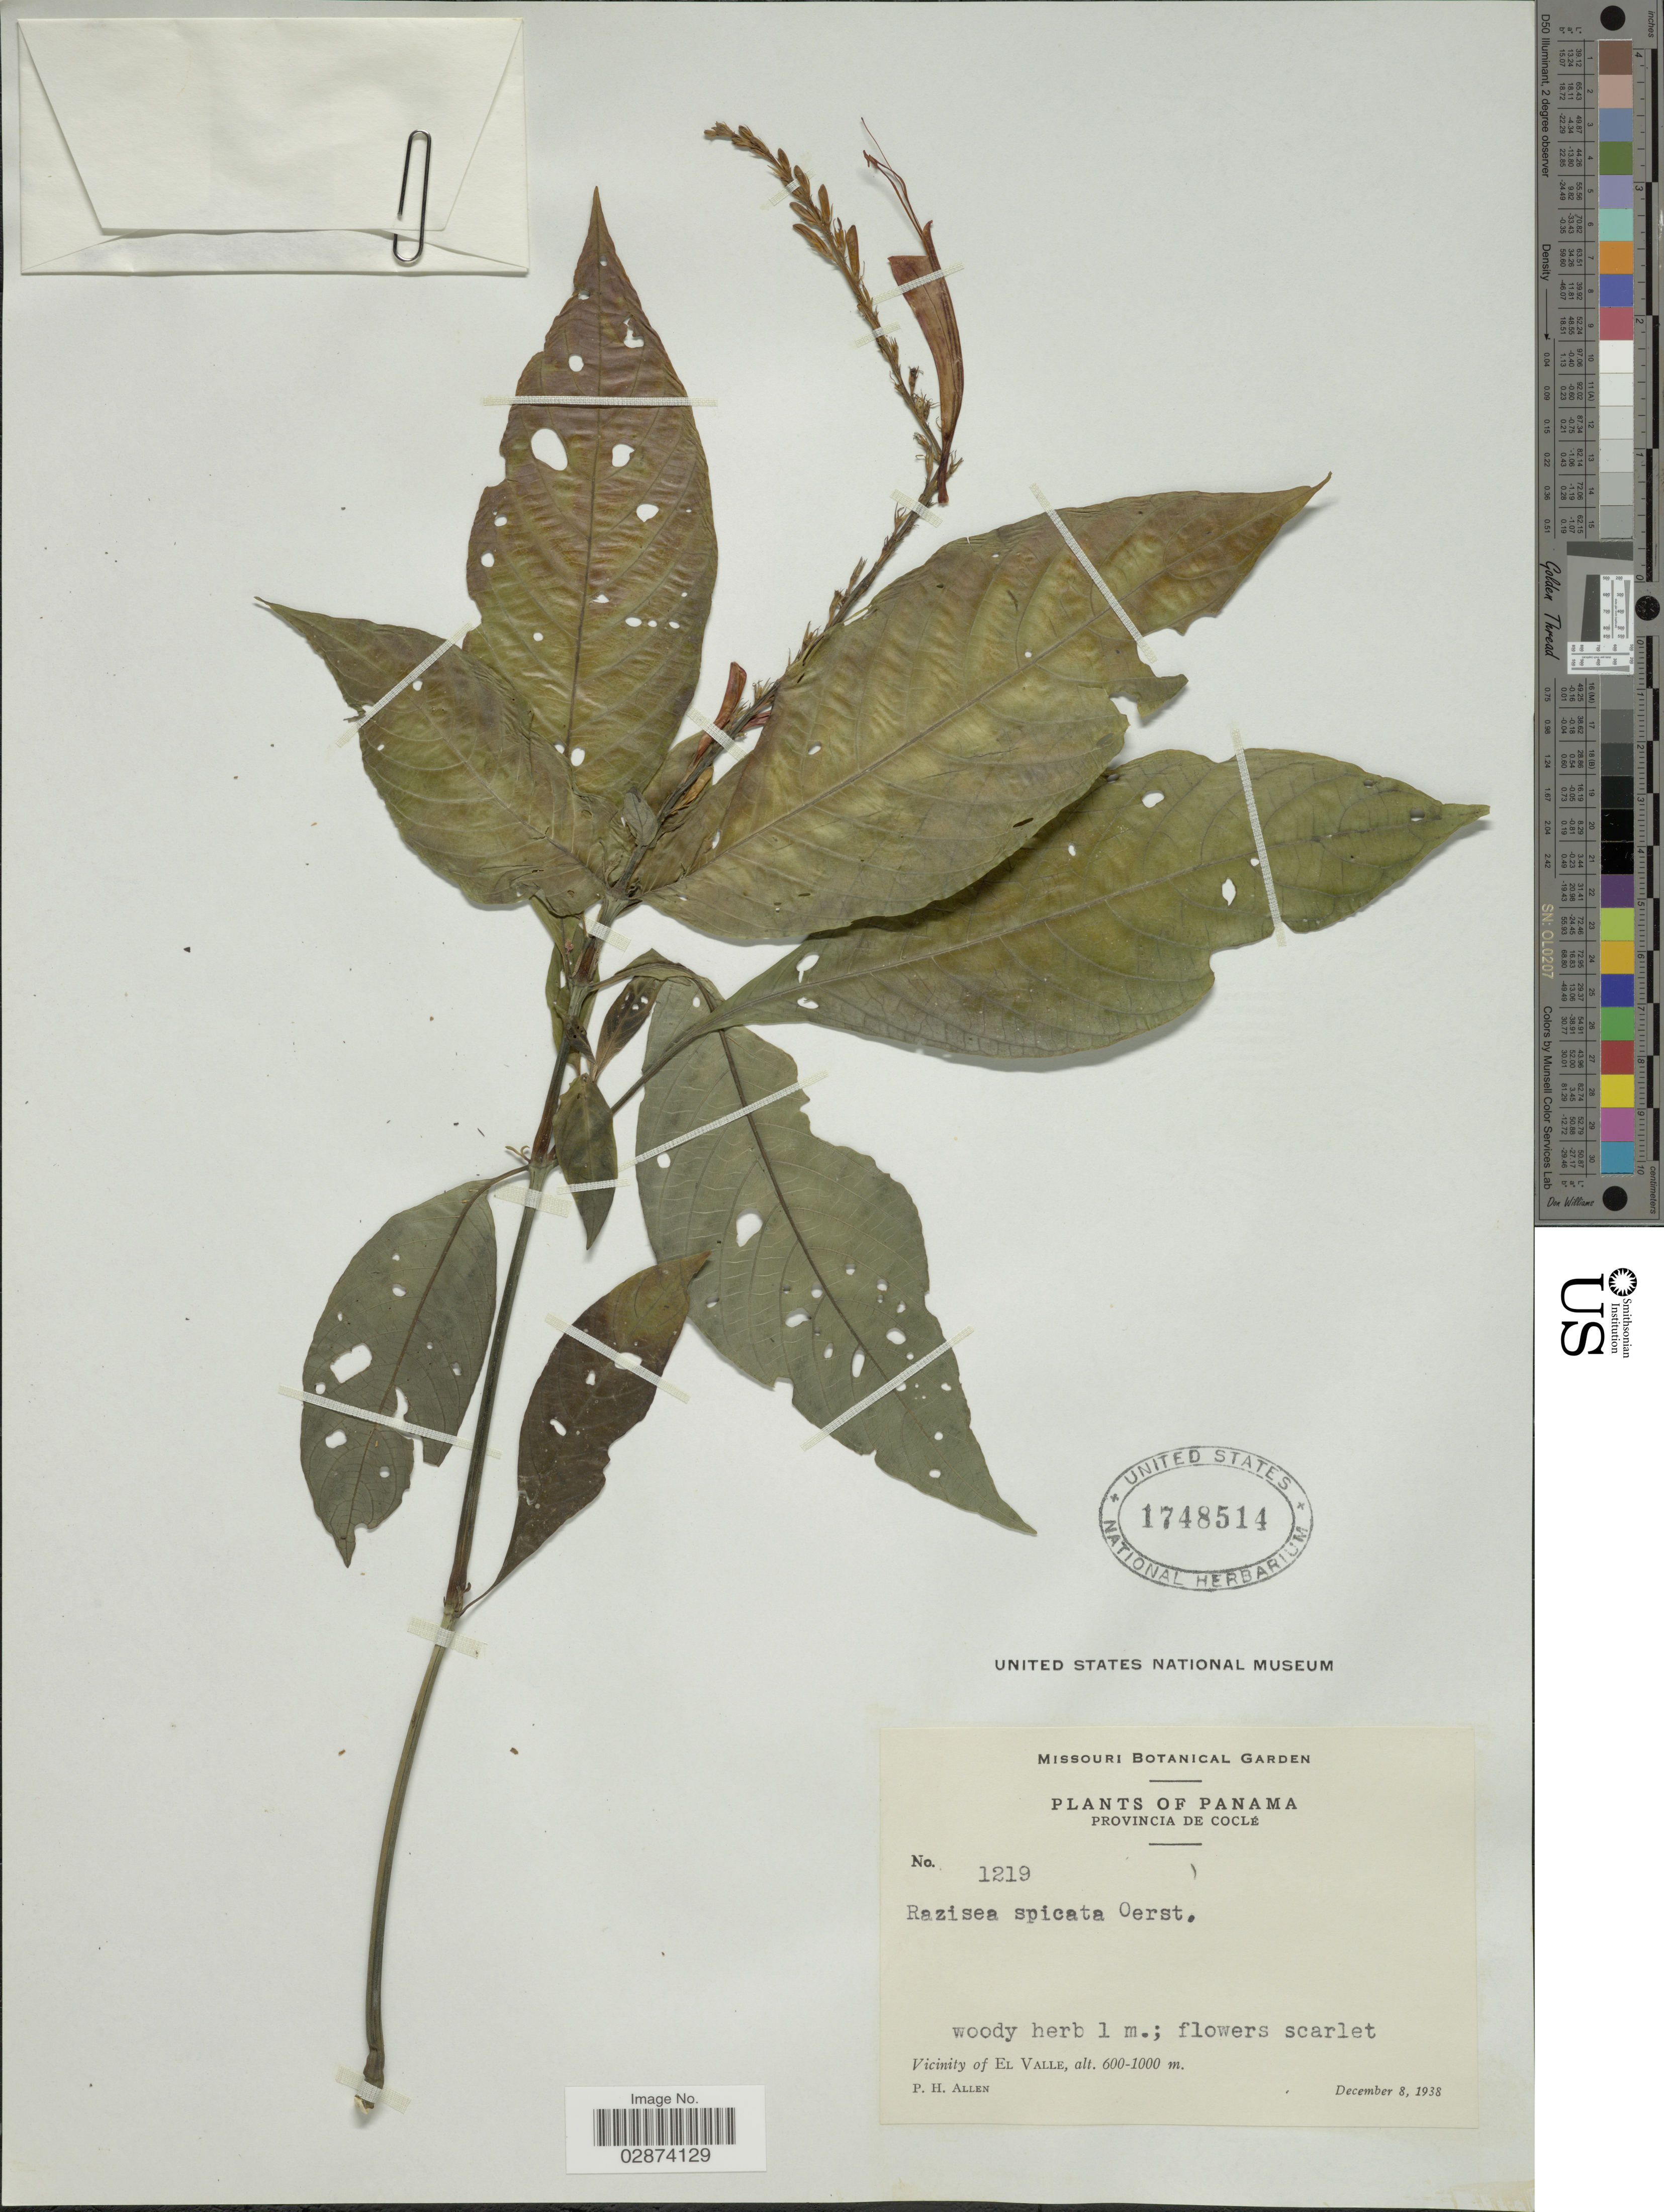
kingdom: Plantae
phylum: Tracheophyta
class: Magnoliopsida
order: Lamiales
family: Acanthaceae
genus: Razisea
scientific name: Razisea spicata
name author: Oerst.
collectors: P. H. Allen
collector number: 1219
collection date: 1938-12-08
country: Panama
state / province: Coclé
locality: Provincia de Coclé. Vicinity of El Valle.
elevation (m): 600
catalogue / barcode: US 1748514